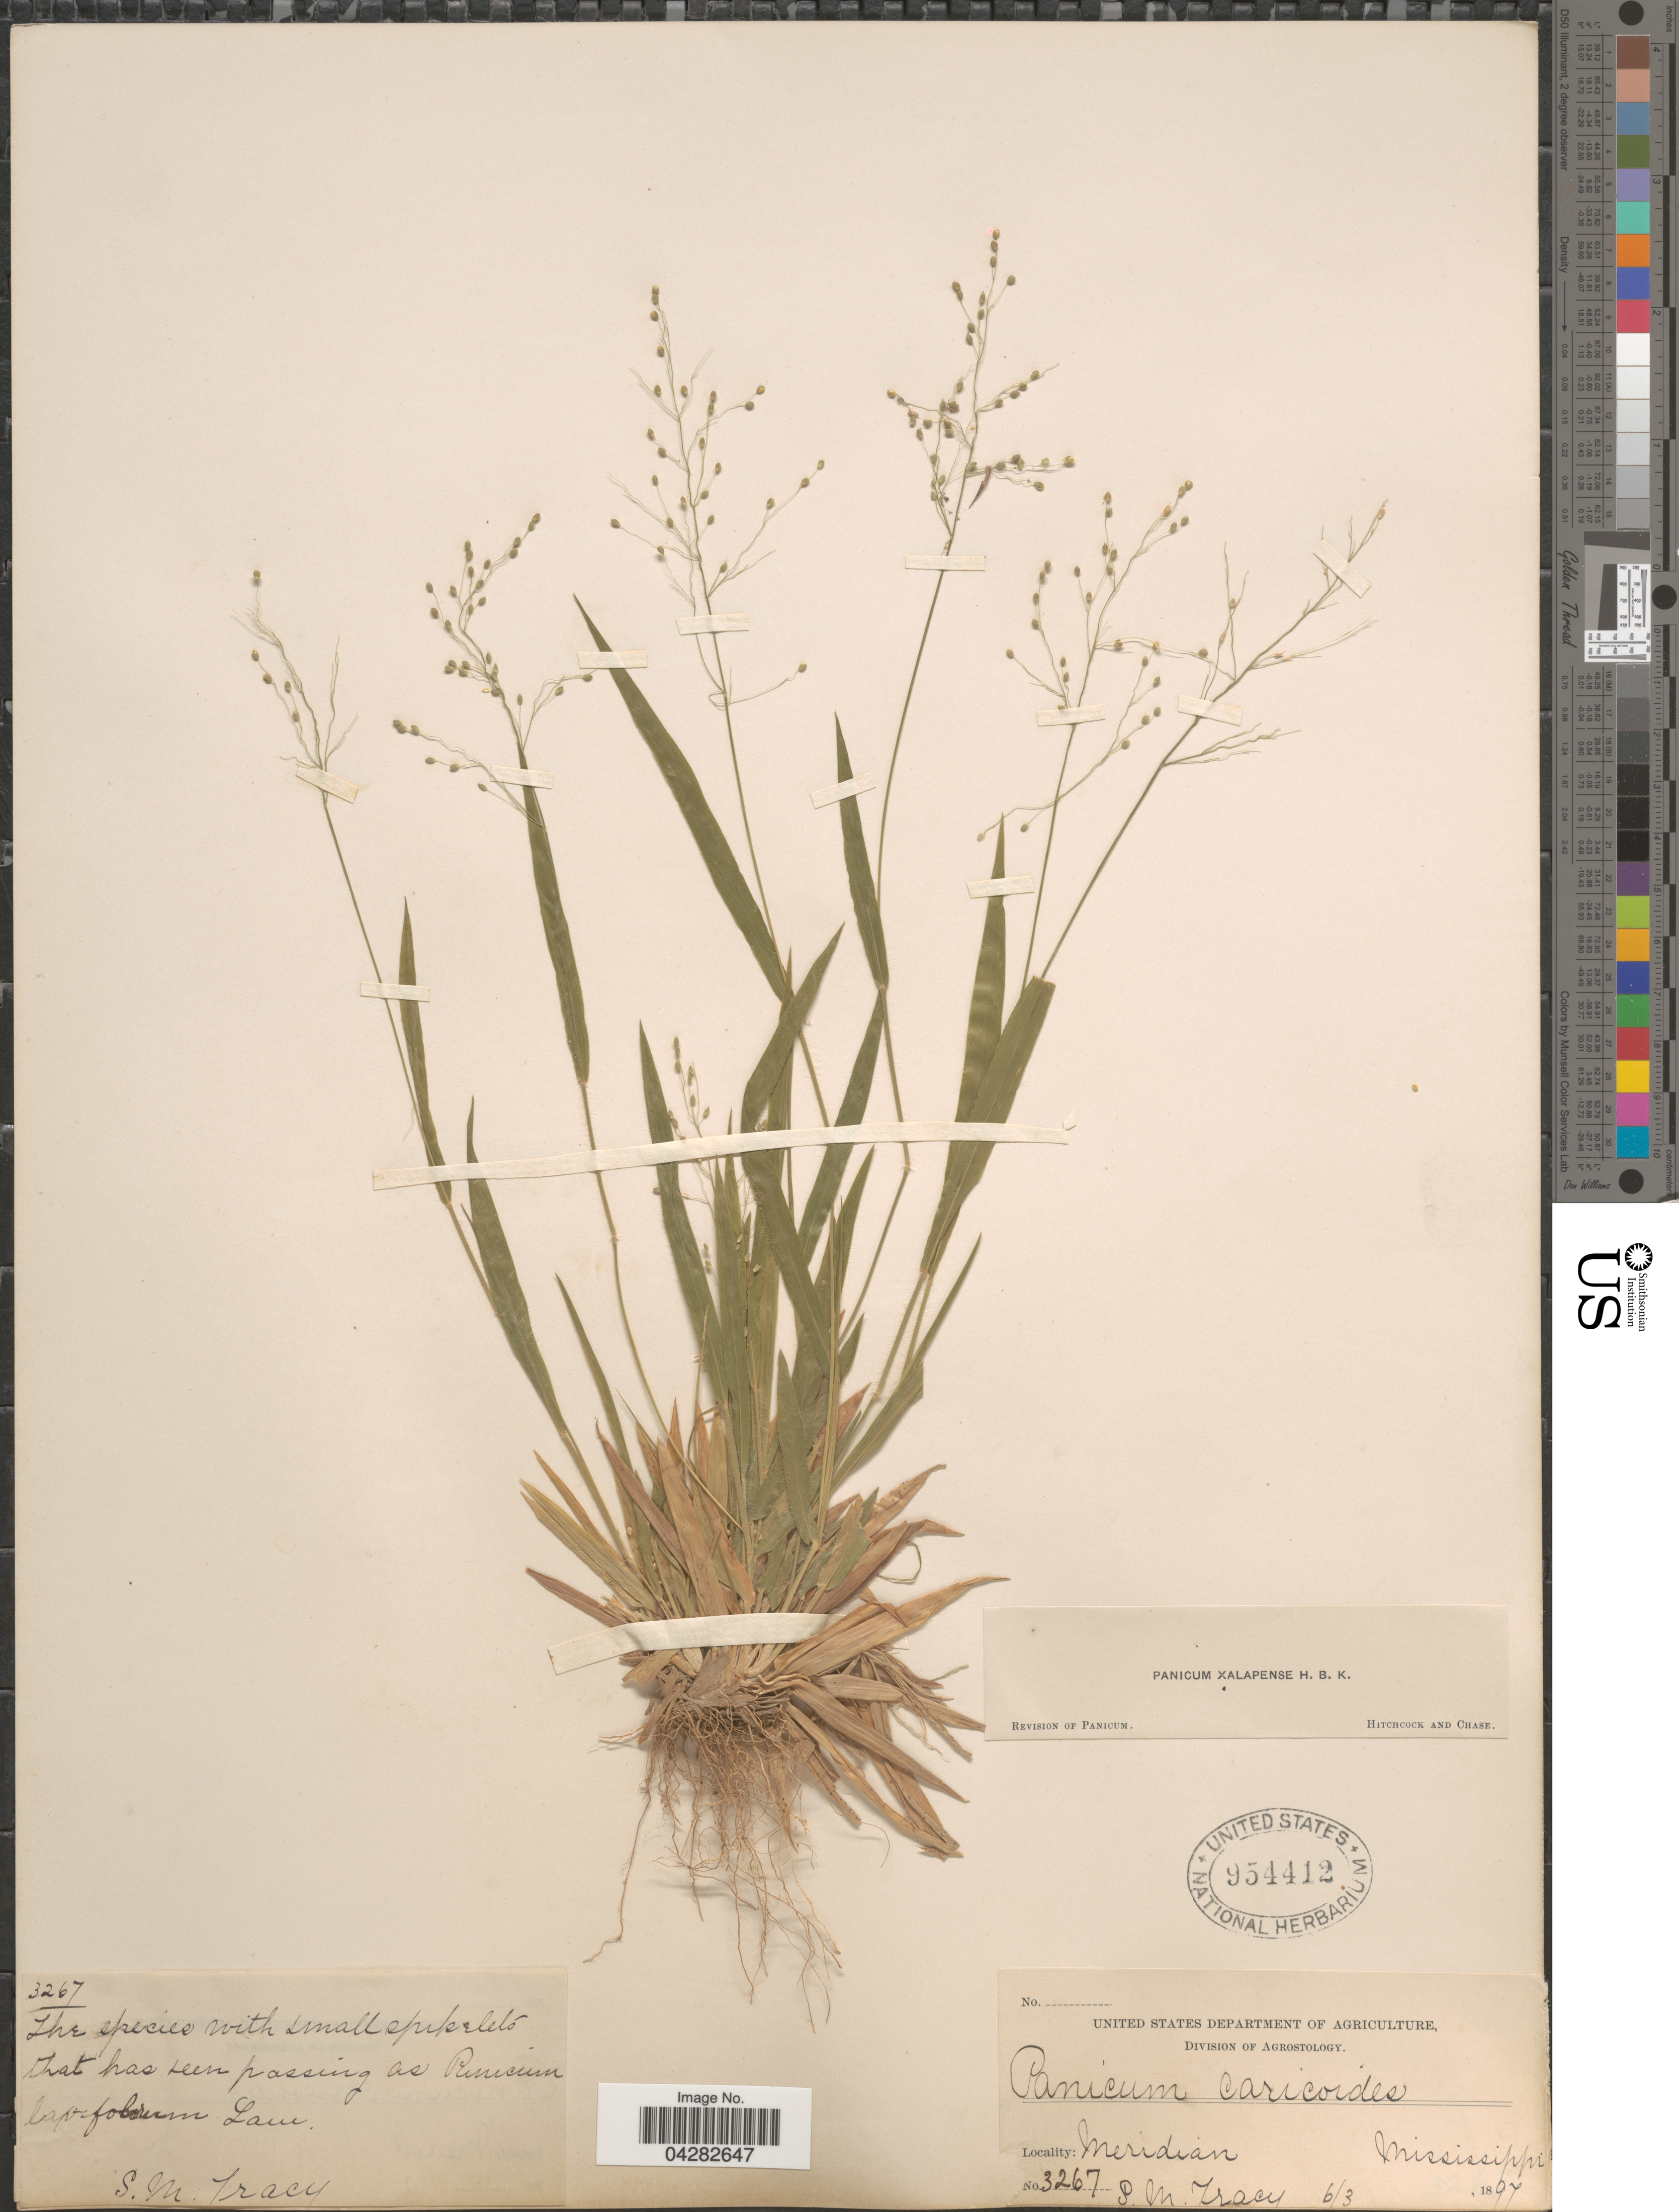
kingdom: Plantae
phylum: Tracheophyta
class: Liliopsida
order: Poales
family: Poaceae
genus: Dichanthelium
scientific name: Dichanthelium laxiflorum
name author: (Lam.) Gould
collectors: S. M. Tracy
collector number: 3267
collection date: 1897-06-03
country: United States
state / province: Mississippi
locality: Meridian.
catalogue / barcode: US 954412